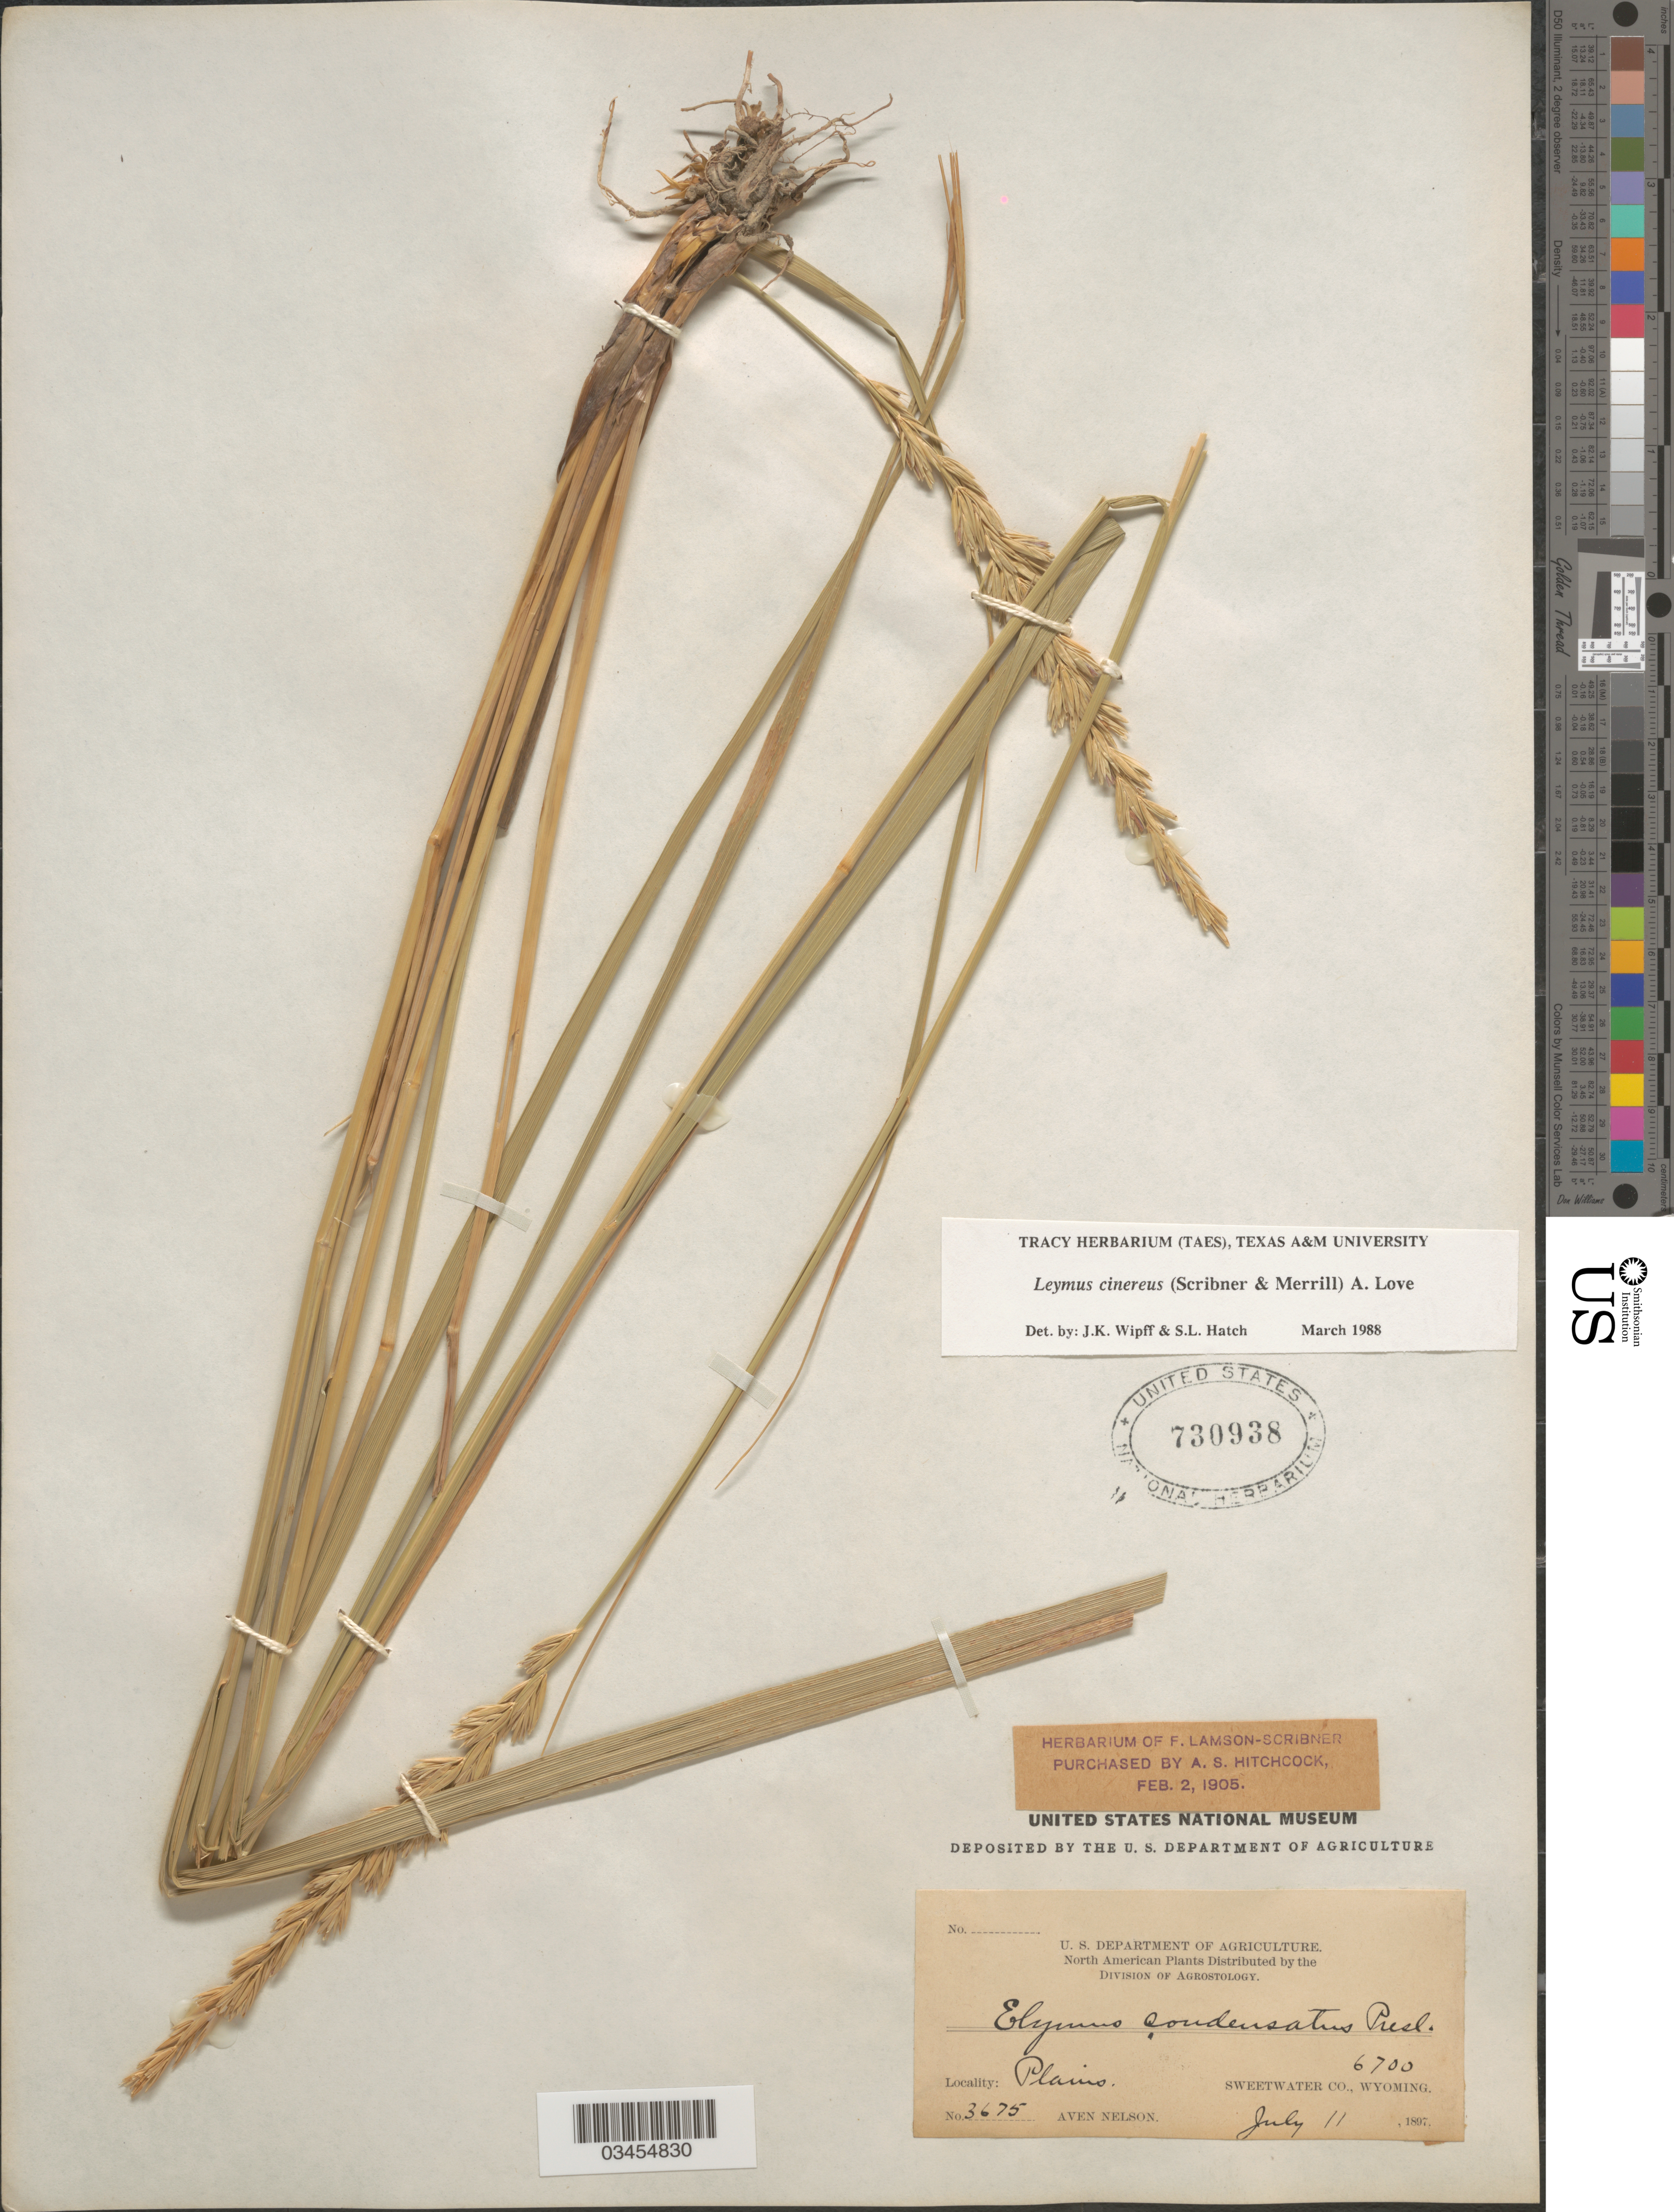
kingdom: Plantae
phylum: Tracheophyta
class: Liliopsida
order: Poales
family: Poaceae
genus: Leymus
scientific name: Leymus cinereus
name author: (Scribn. & Merr.) Á. Löve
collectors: A. Nelson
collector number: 3675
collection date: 1897-07-11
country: United States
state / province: Wyoming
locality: Plains. Sweetwater Co.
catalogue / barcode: US 730938